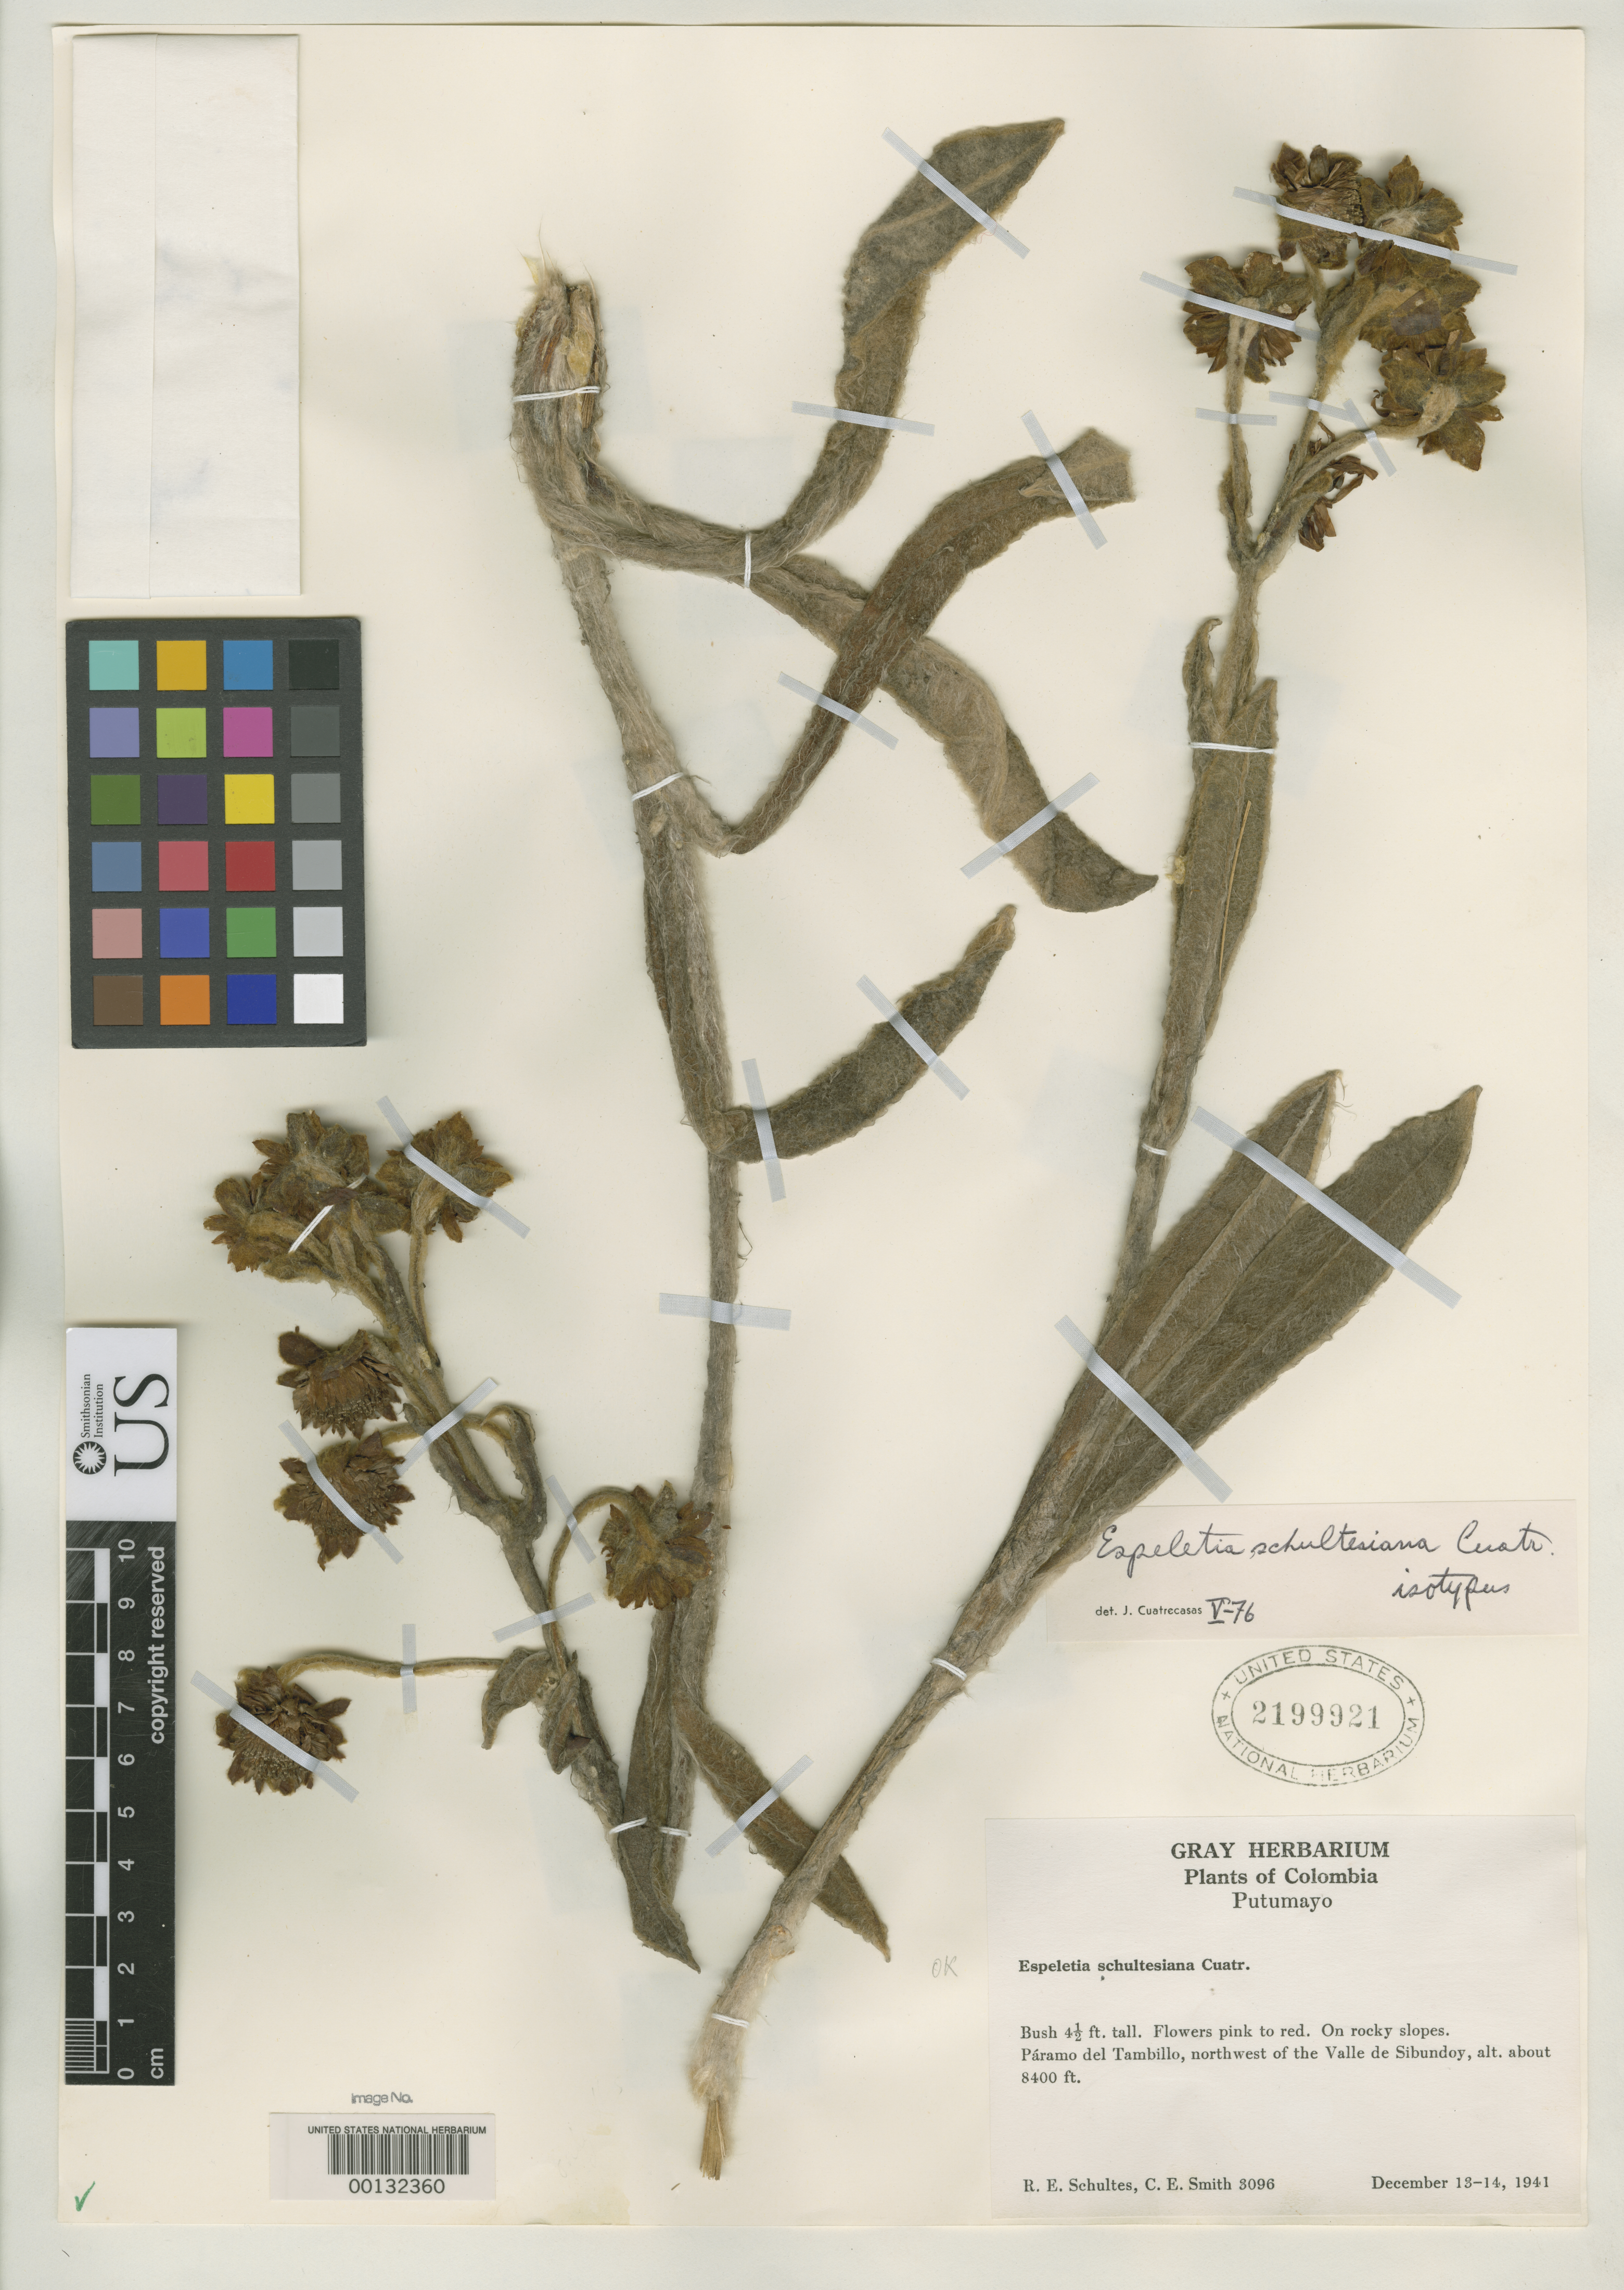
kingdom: Plantae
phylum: Tracheophyta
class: Magnoliopsida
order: Asterales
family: Asteraceae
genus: Espeletia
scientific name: Espeletia schultesiana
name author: Cuatrec.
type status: Isotype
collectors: R. E. Schultes & C. E. Smith Jr.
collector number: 3096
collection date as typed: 13 Dec 1941 to 14 Dec 1941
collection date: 1941-12-13/1941-12-14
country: Colombia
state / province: Putumayo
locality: Páramo del Tambillo, NW of Valle de Sibuncloy.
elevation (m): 2560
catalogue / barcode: US 2199921